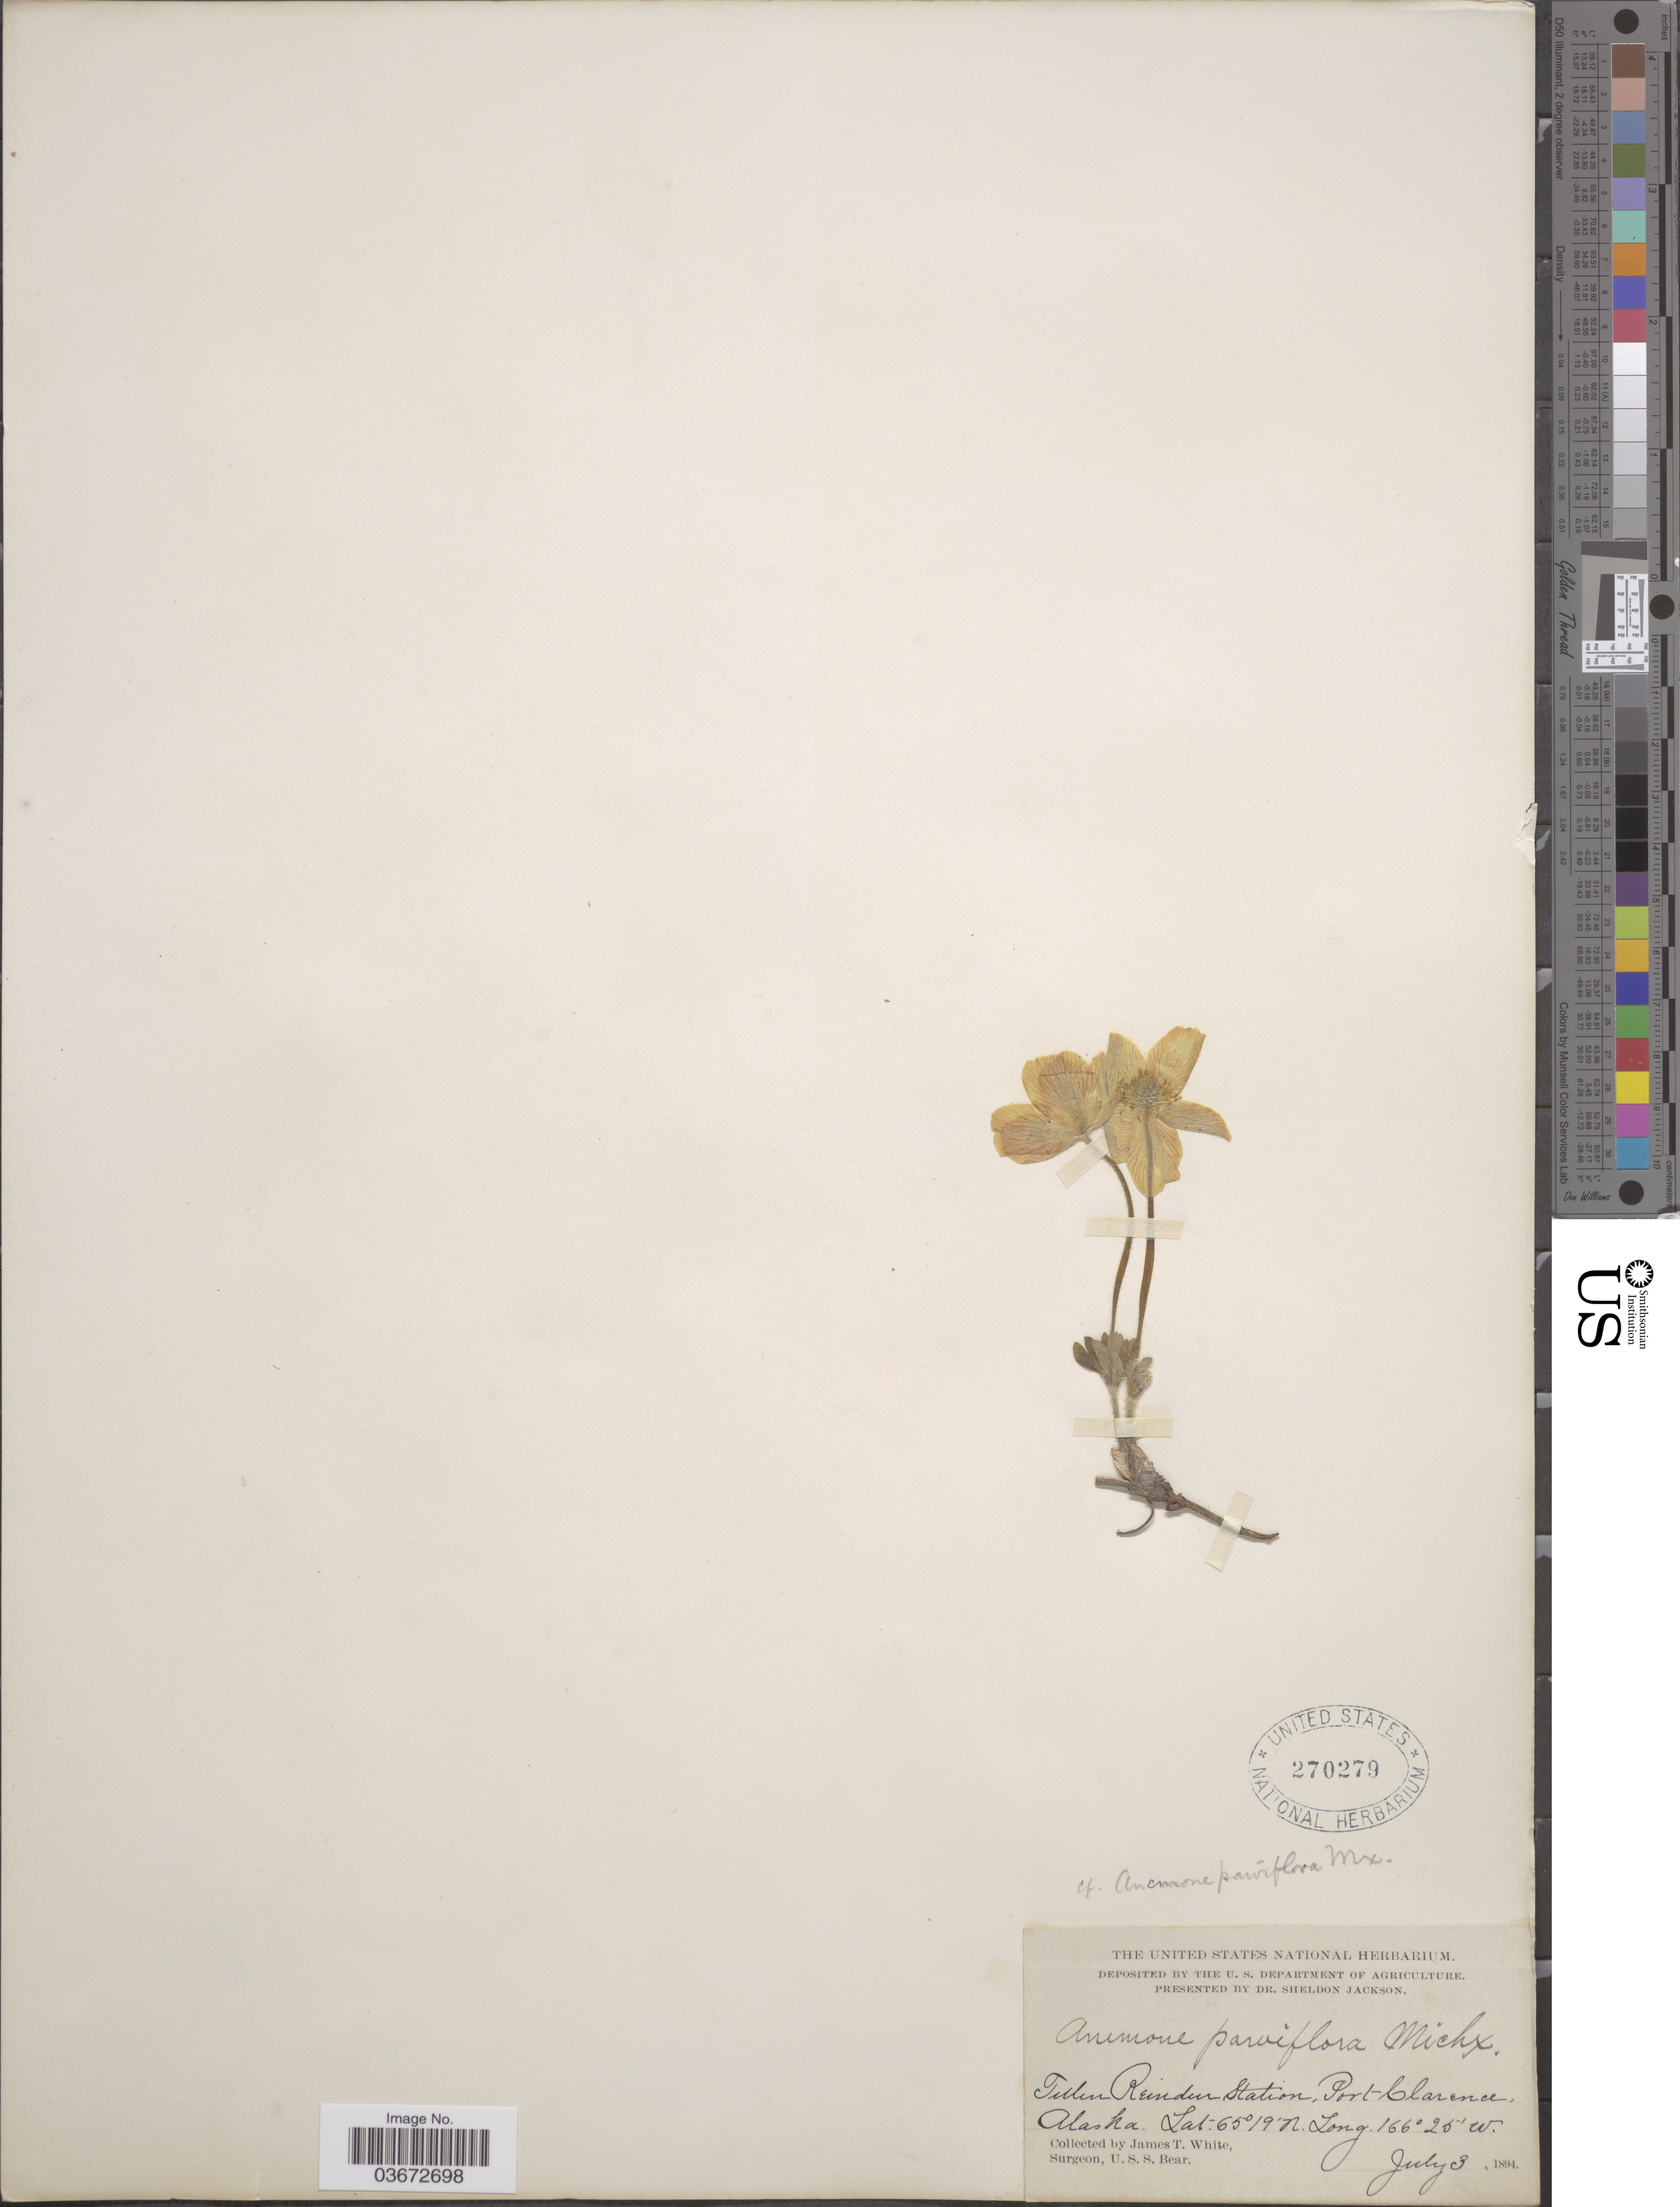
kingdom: Plantae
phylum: Tracheophyta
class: Magnoliopsida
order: Ranunculales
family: Ranunculaceae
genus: Anemone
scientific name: Anemone parviflora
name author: Michx.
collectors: J. T. White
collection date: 1894-07-03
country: United States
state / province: Alaska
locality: Teller Reindeer Station, Port Clarence.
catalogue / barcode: US 270279